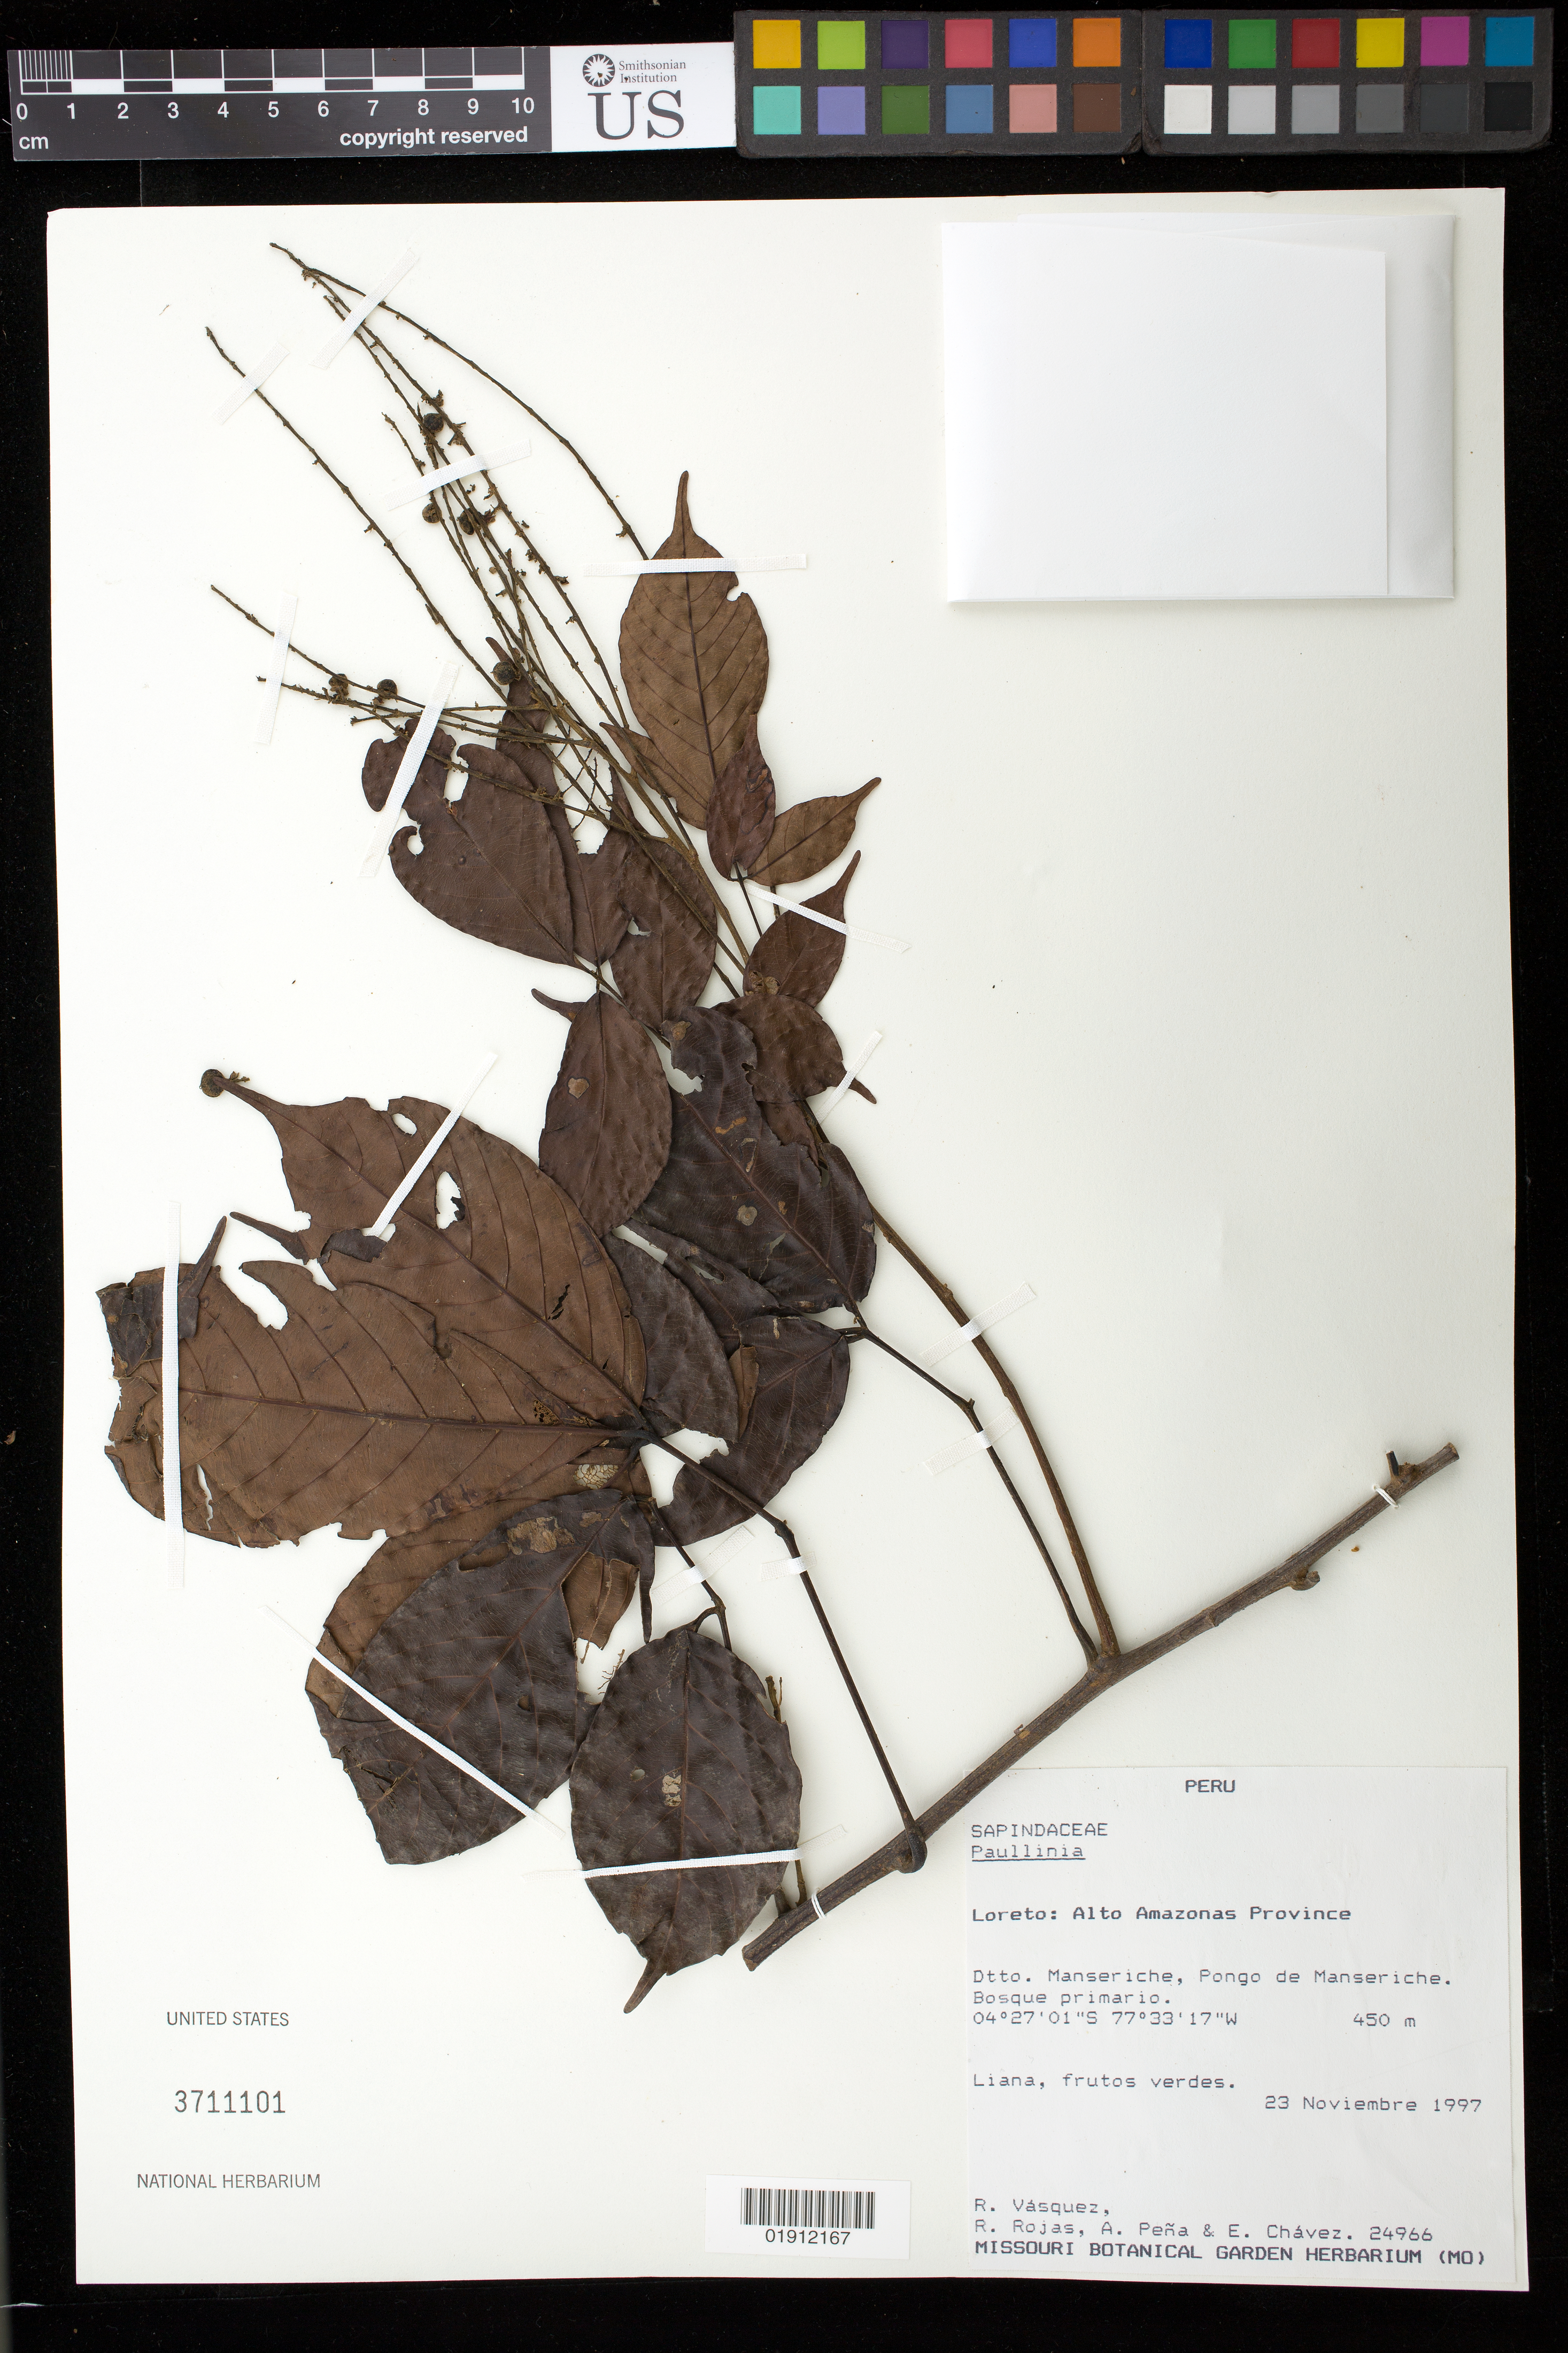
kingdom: Plantae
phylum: Tracheophyta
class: Magnoliopsida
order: Sapindales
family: Sapindaceae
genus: Paullinia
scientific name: Paullinia capreolata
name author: (Aubl.) Radlk.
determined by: Acevedo-Rodriguez, P., (US), Smithsonian Institution - National Museum of Natural History (UNITED STATES)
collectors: R. Vásquez M., R. Rojas, A. Pena & E. Chávez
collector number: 24966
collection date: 1997-11-23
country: Peru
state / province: Loreto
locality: Alto Amazonas Province, Dtto. Manseriche, Pongo de Manseriche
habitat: Bosque primario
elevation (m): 450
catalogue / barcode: US 3711101